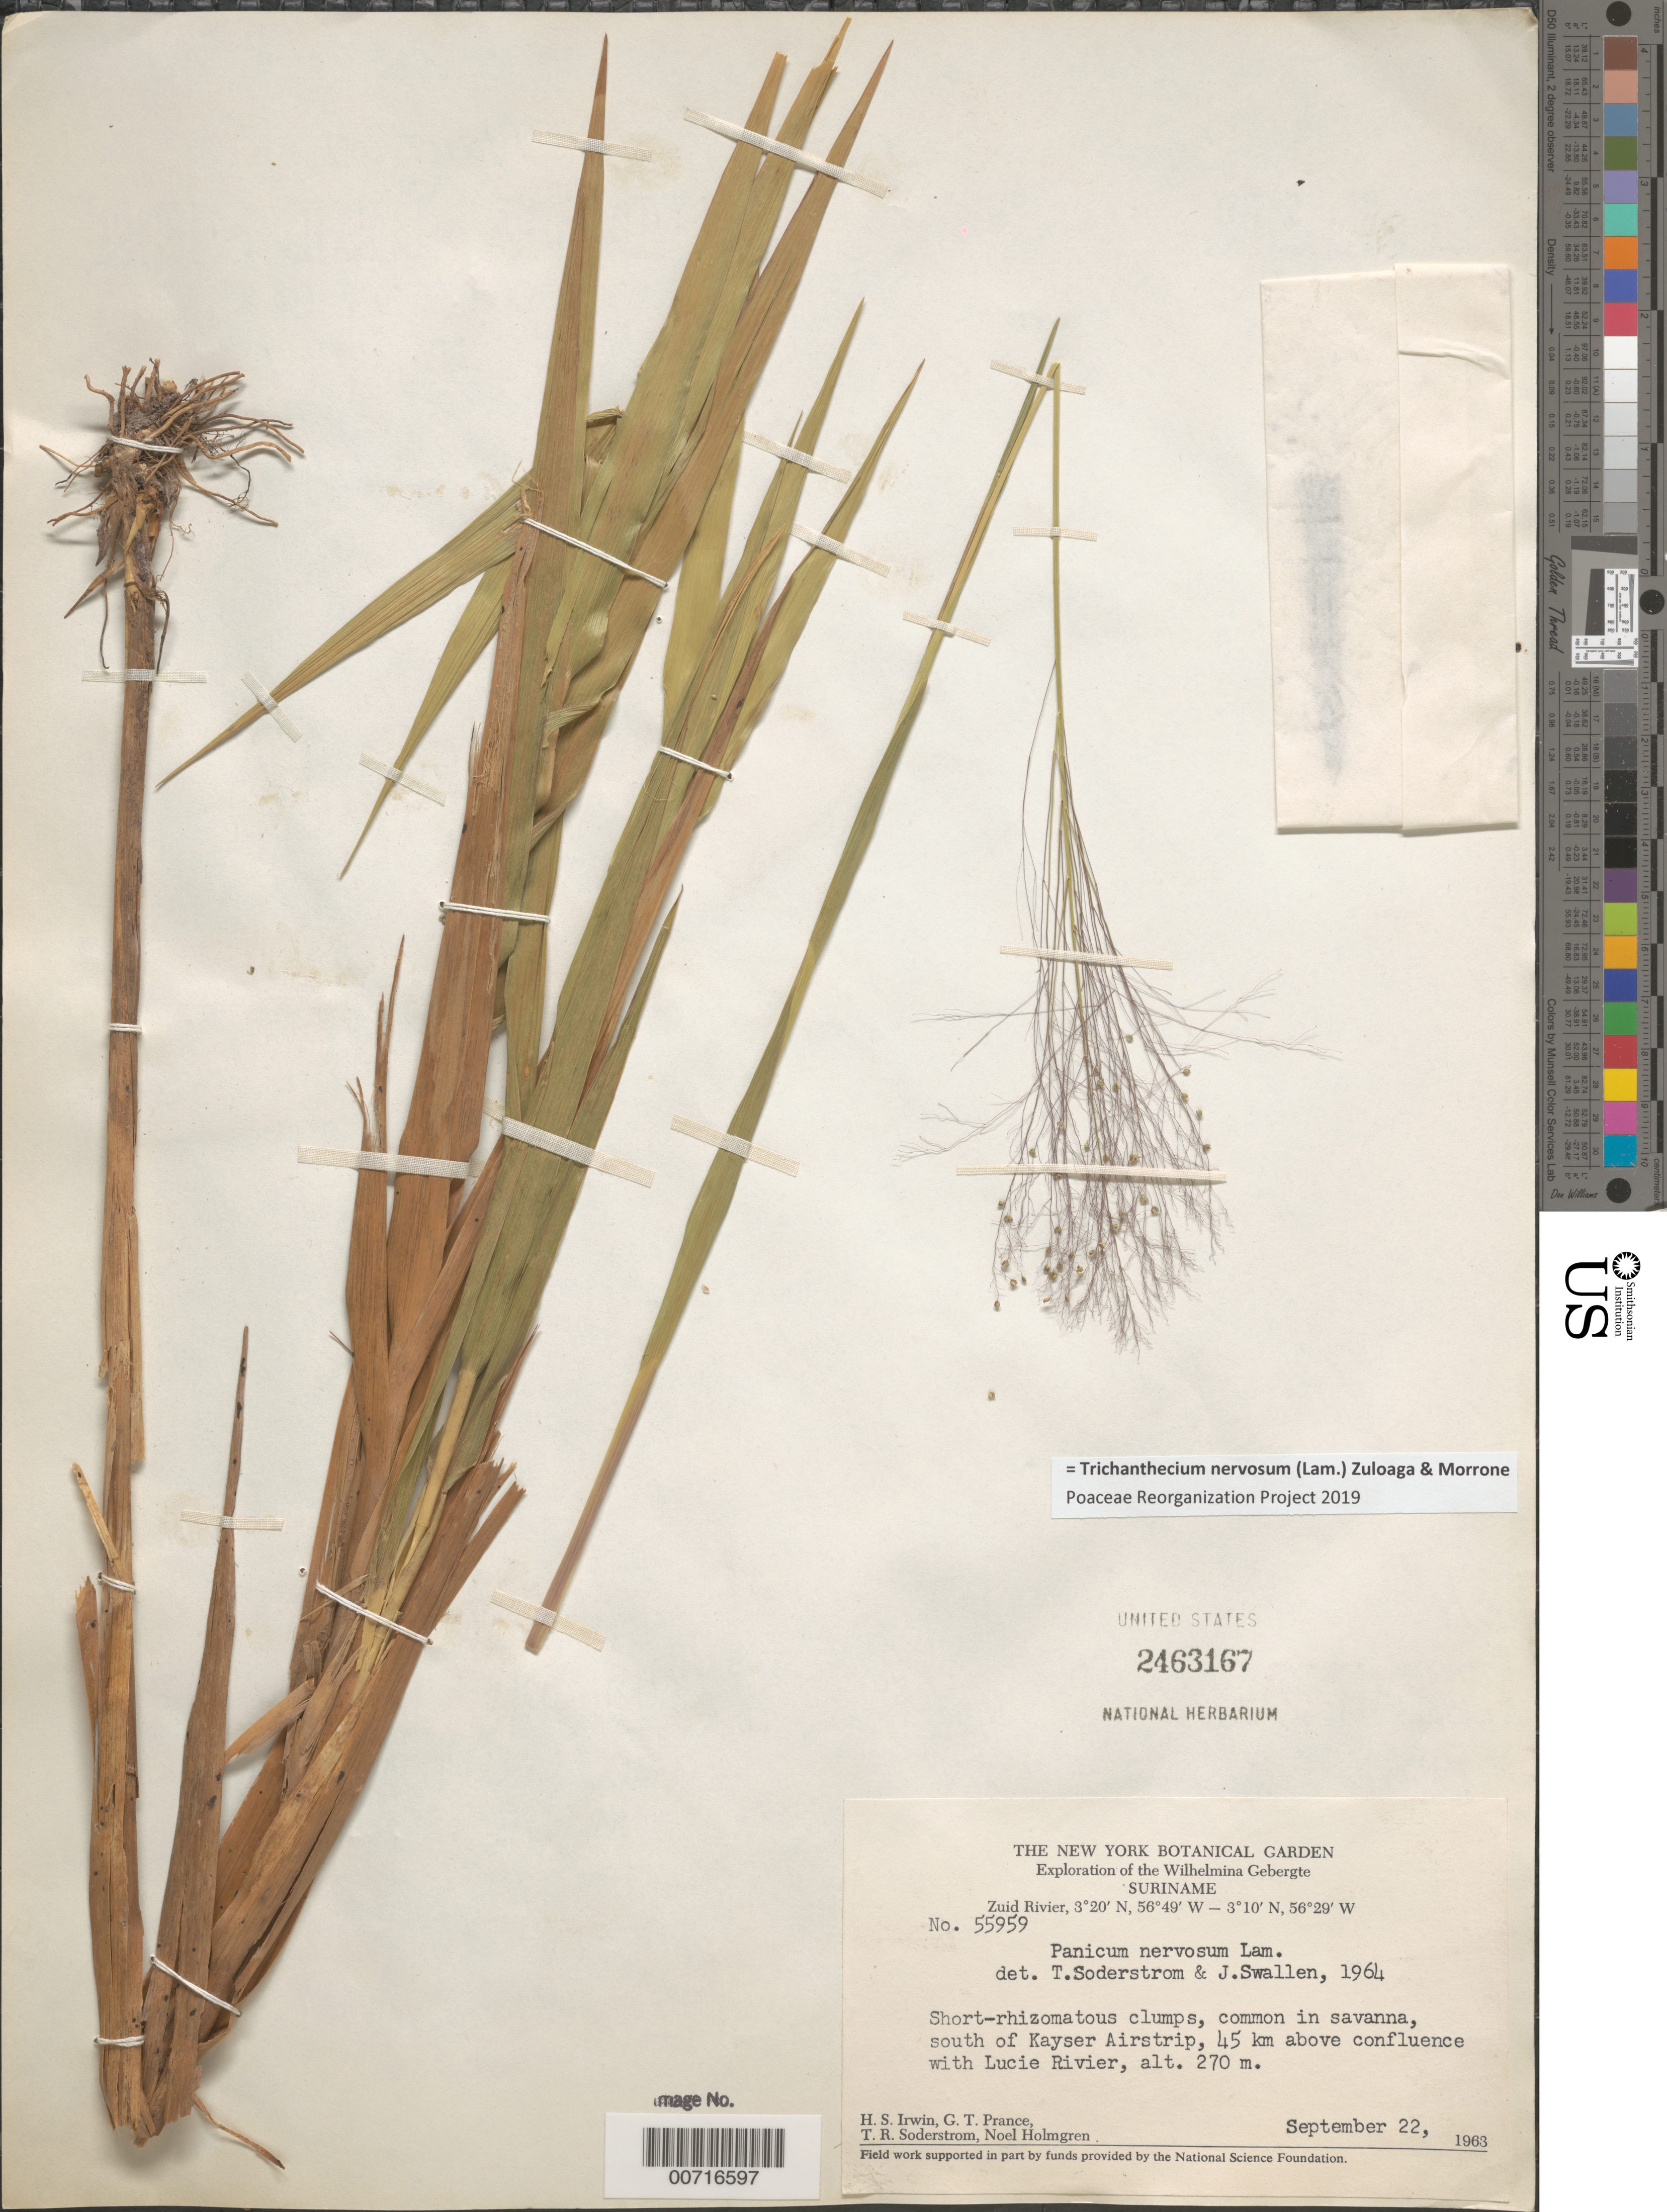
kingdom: Plantae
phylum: Tracheophyta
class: Liliopsida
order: Poales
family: Poaceae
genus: Trichanthecium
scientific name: Trichanthecium nervosum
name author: (Lam.) Zuloaga & Morrone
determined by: Poaceae Reorganization Project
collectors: H. Irwin, G. T. Prance, T. R. Soderstrom & N. H. Holmgren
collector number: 55959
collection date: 1963-09-22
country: Suriname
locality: Zuid River.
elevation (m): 270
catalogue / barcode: US 2463167